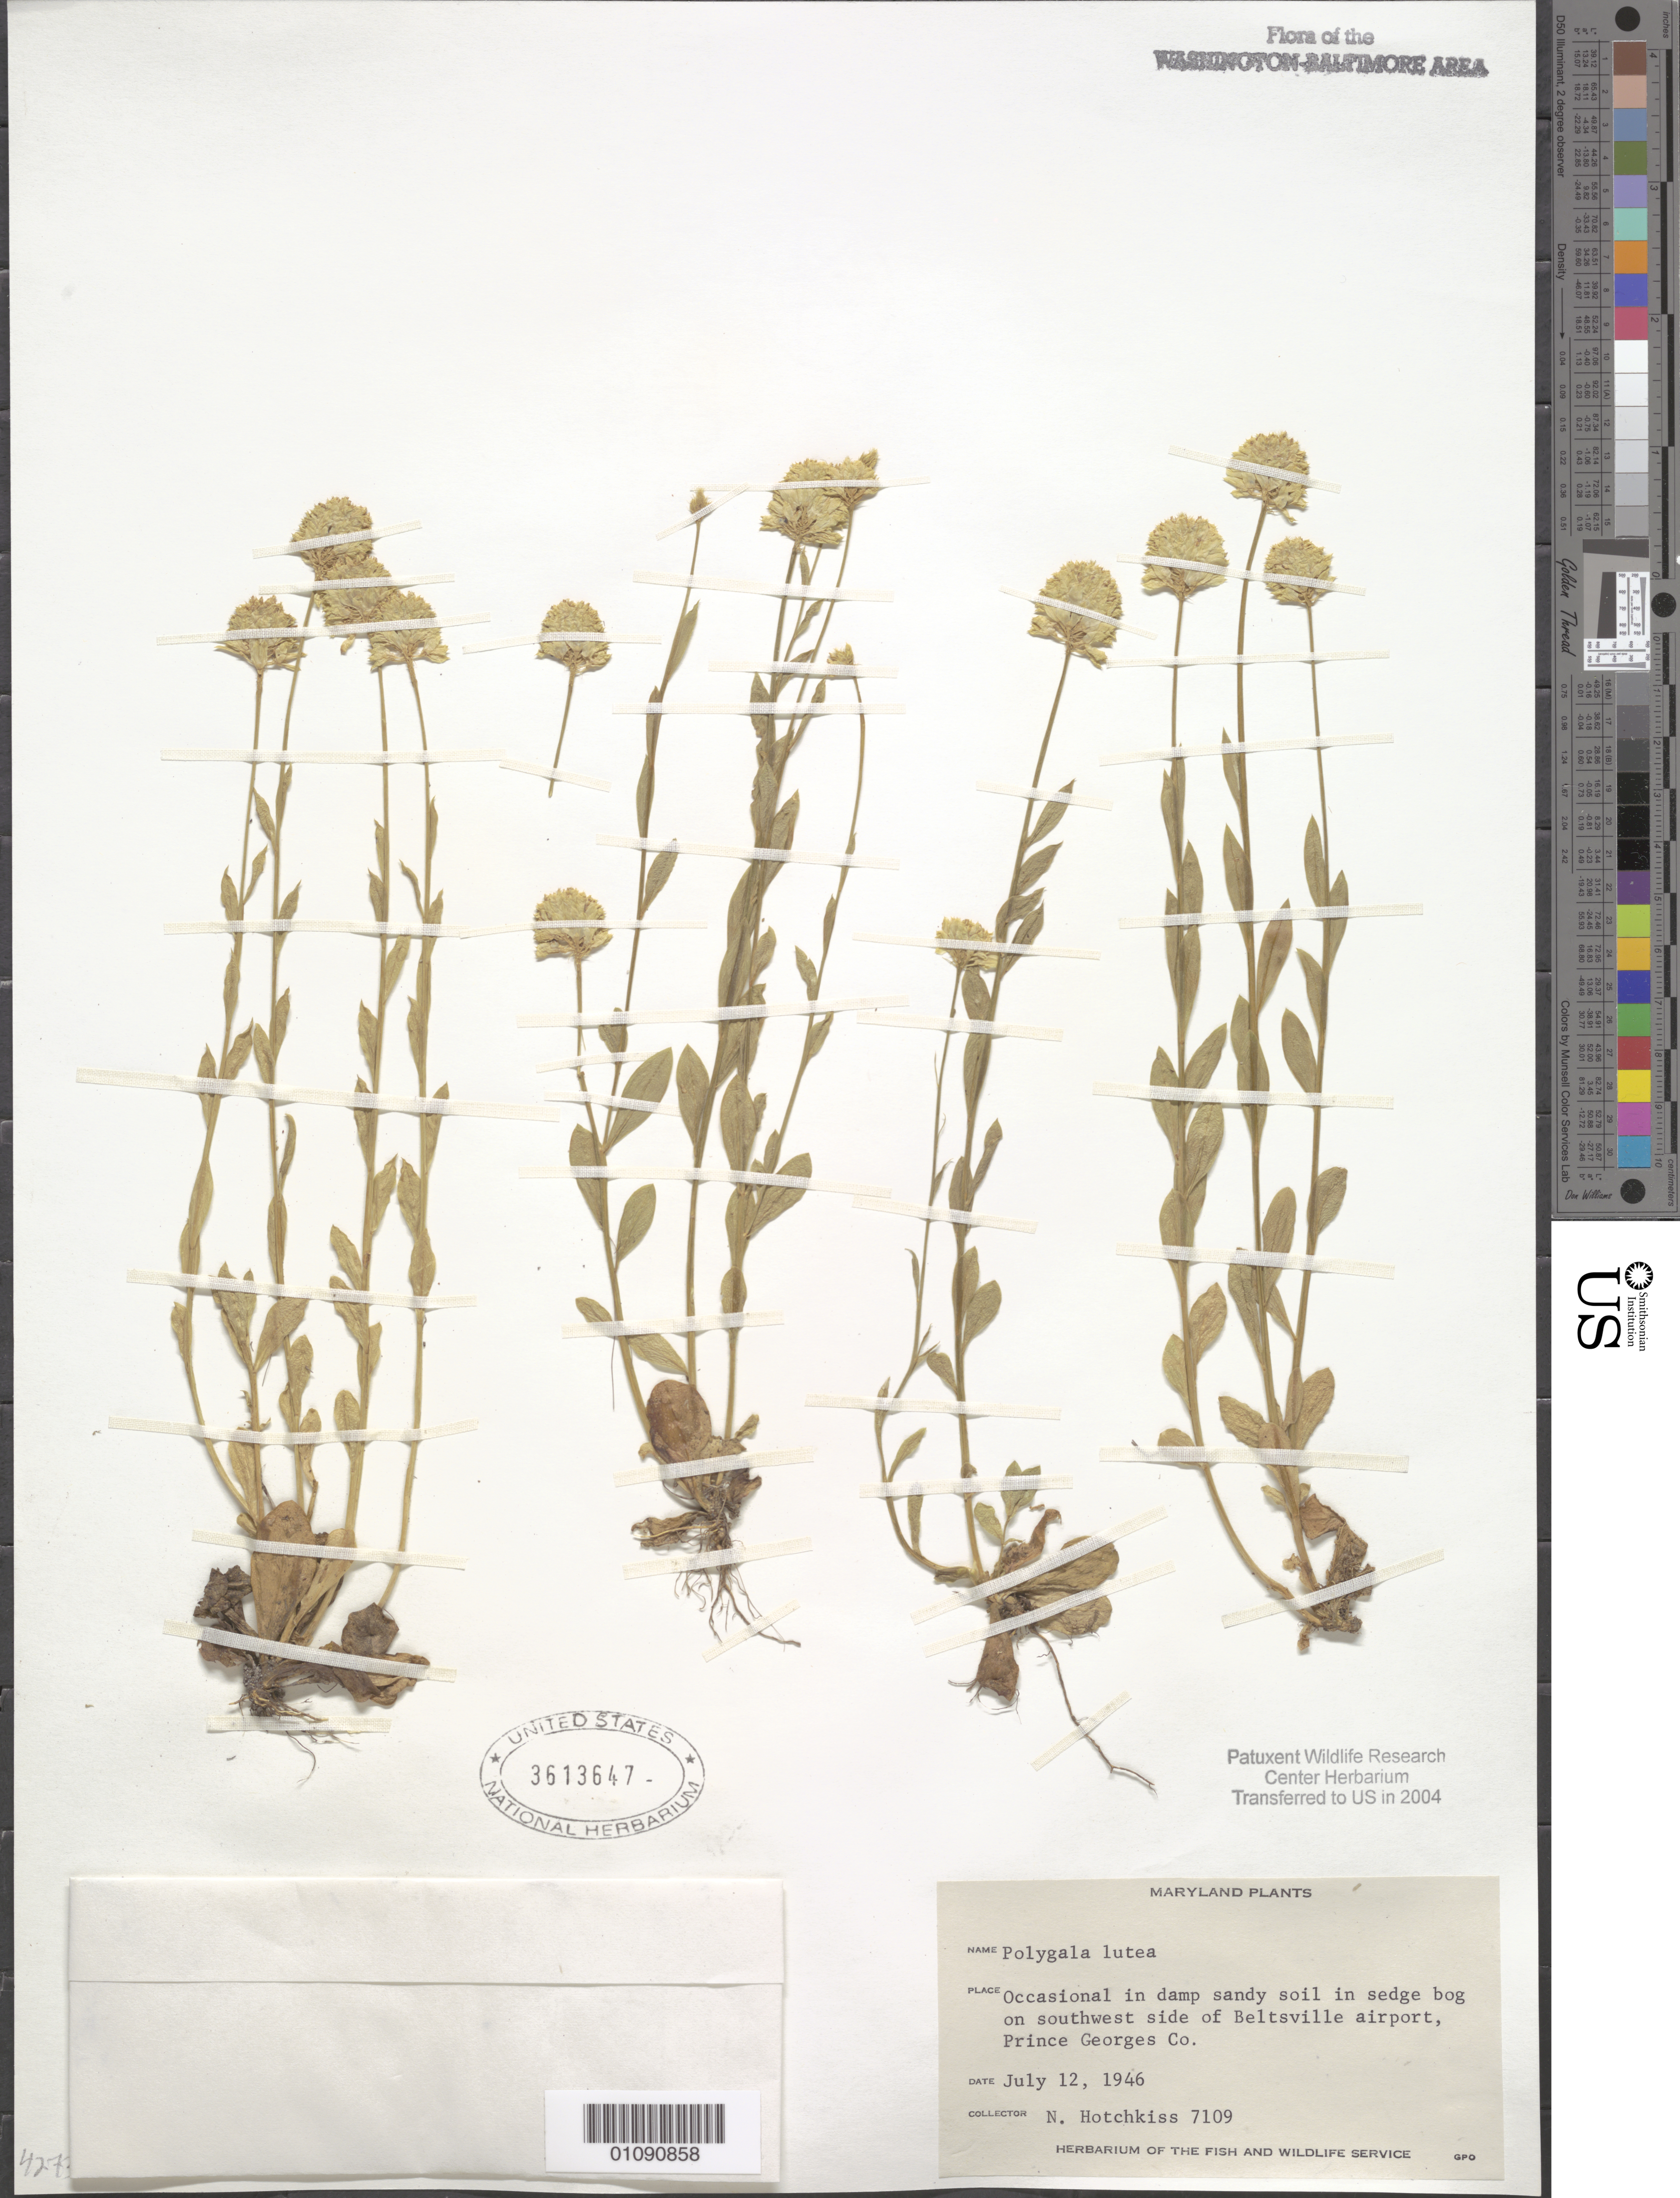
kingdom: Plantae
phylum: Tracheophyta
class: Magnoliopsida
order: Fabales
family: Polygalaceae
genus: Polygala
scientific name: Polygala lutea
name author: L.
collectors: N. Hotchkiss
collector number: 7109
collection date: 1946-07-12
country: United States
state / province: Maryland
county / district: Prince George's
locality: S.W. side of Beltsville airport.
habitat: Occasional in damp sandy soil in sedge bog.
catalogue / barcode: US 3613647